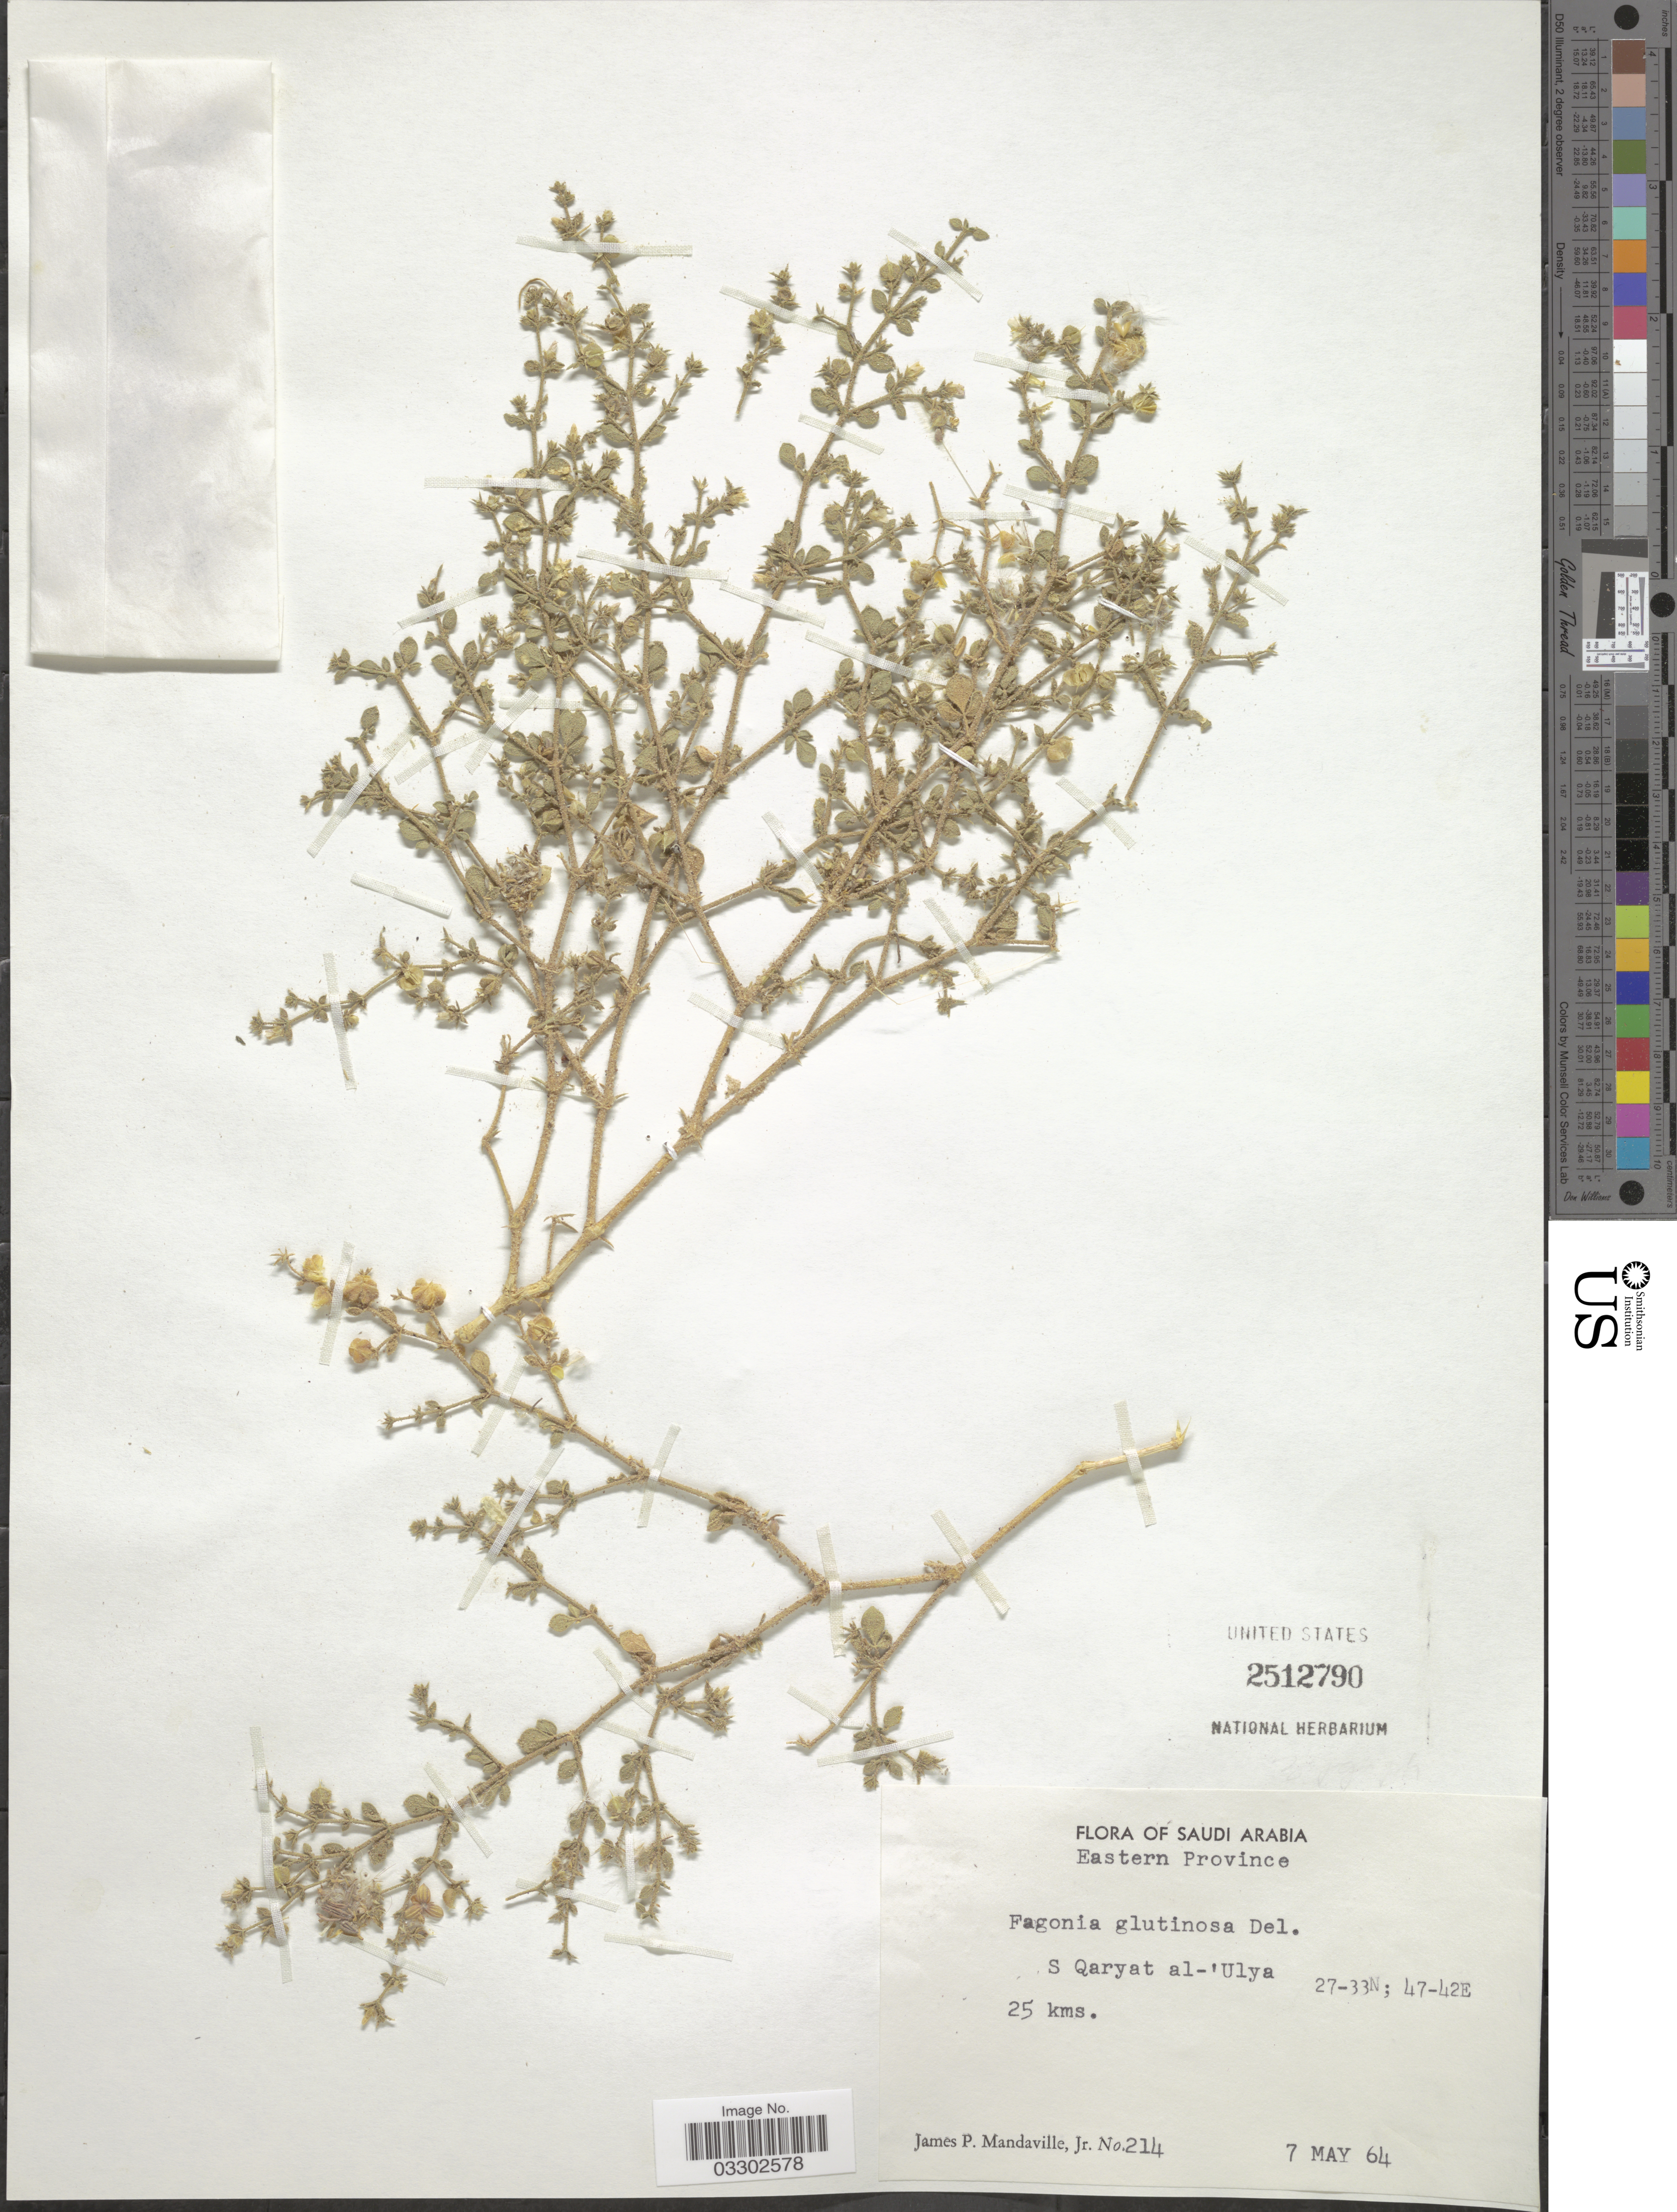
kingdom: Plantae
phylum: Tracheophyta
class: Magnoliopsida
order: Zygophyllales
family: Zygophyllaceae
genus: Fagonia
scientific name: Fagonia glutinosa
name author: Delile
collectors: J. Mandaville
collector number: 214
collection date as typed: Transcribed d/m/y: 7/5/64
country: Saudi Arabia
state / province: Ash Sharqiyah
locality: Eastern Province. 25 kms. S Qaryat al-'Ulya.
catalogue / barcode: US 2512790